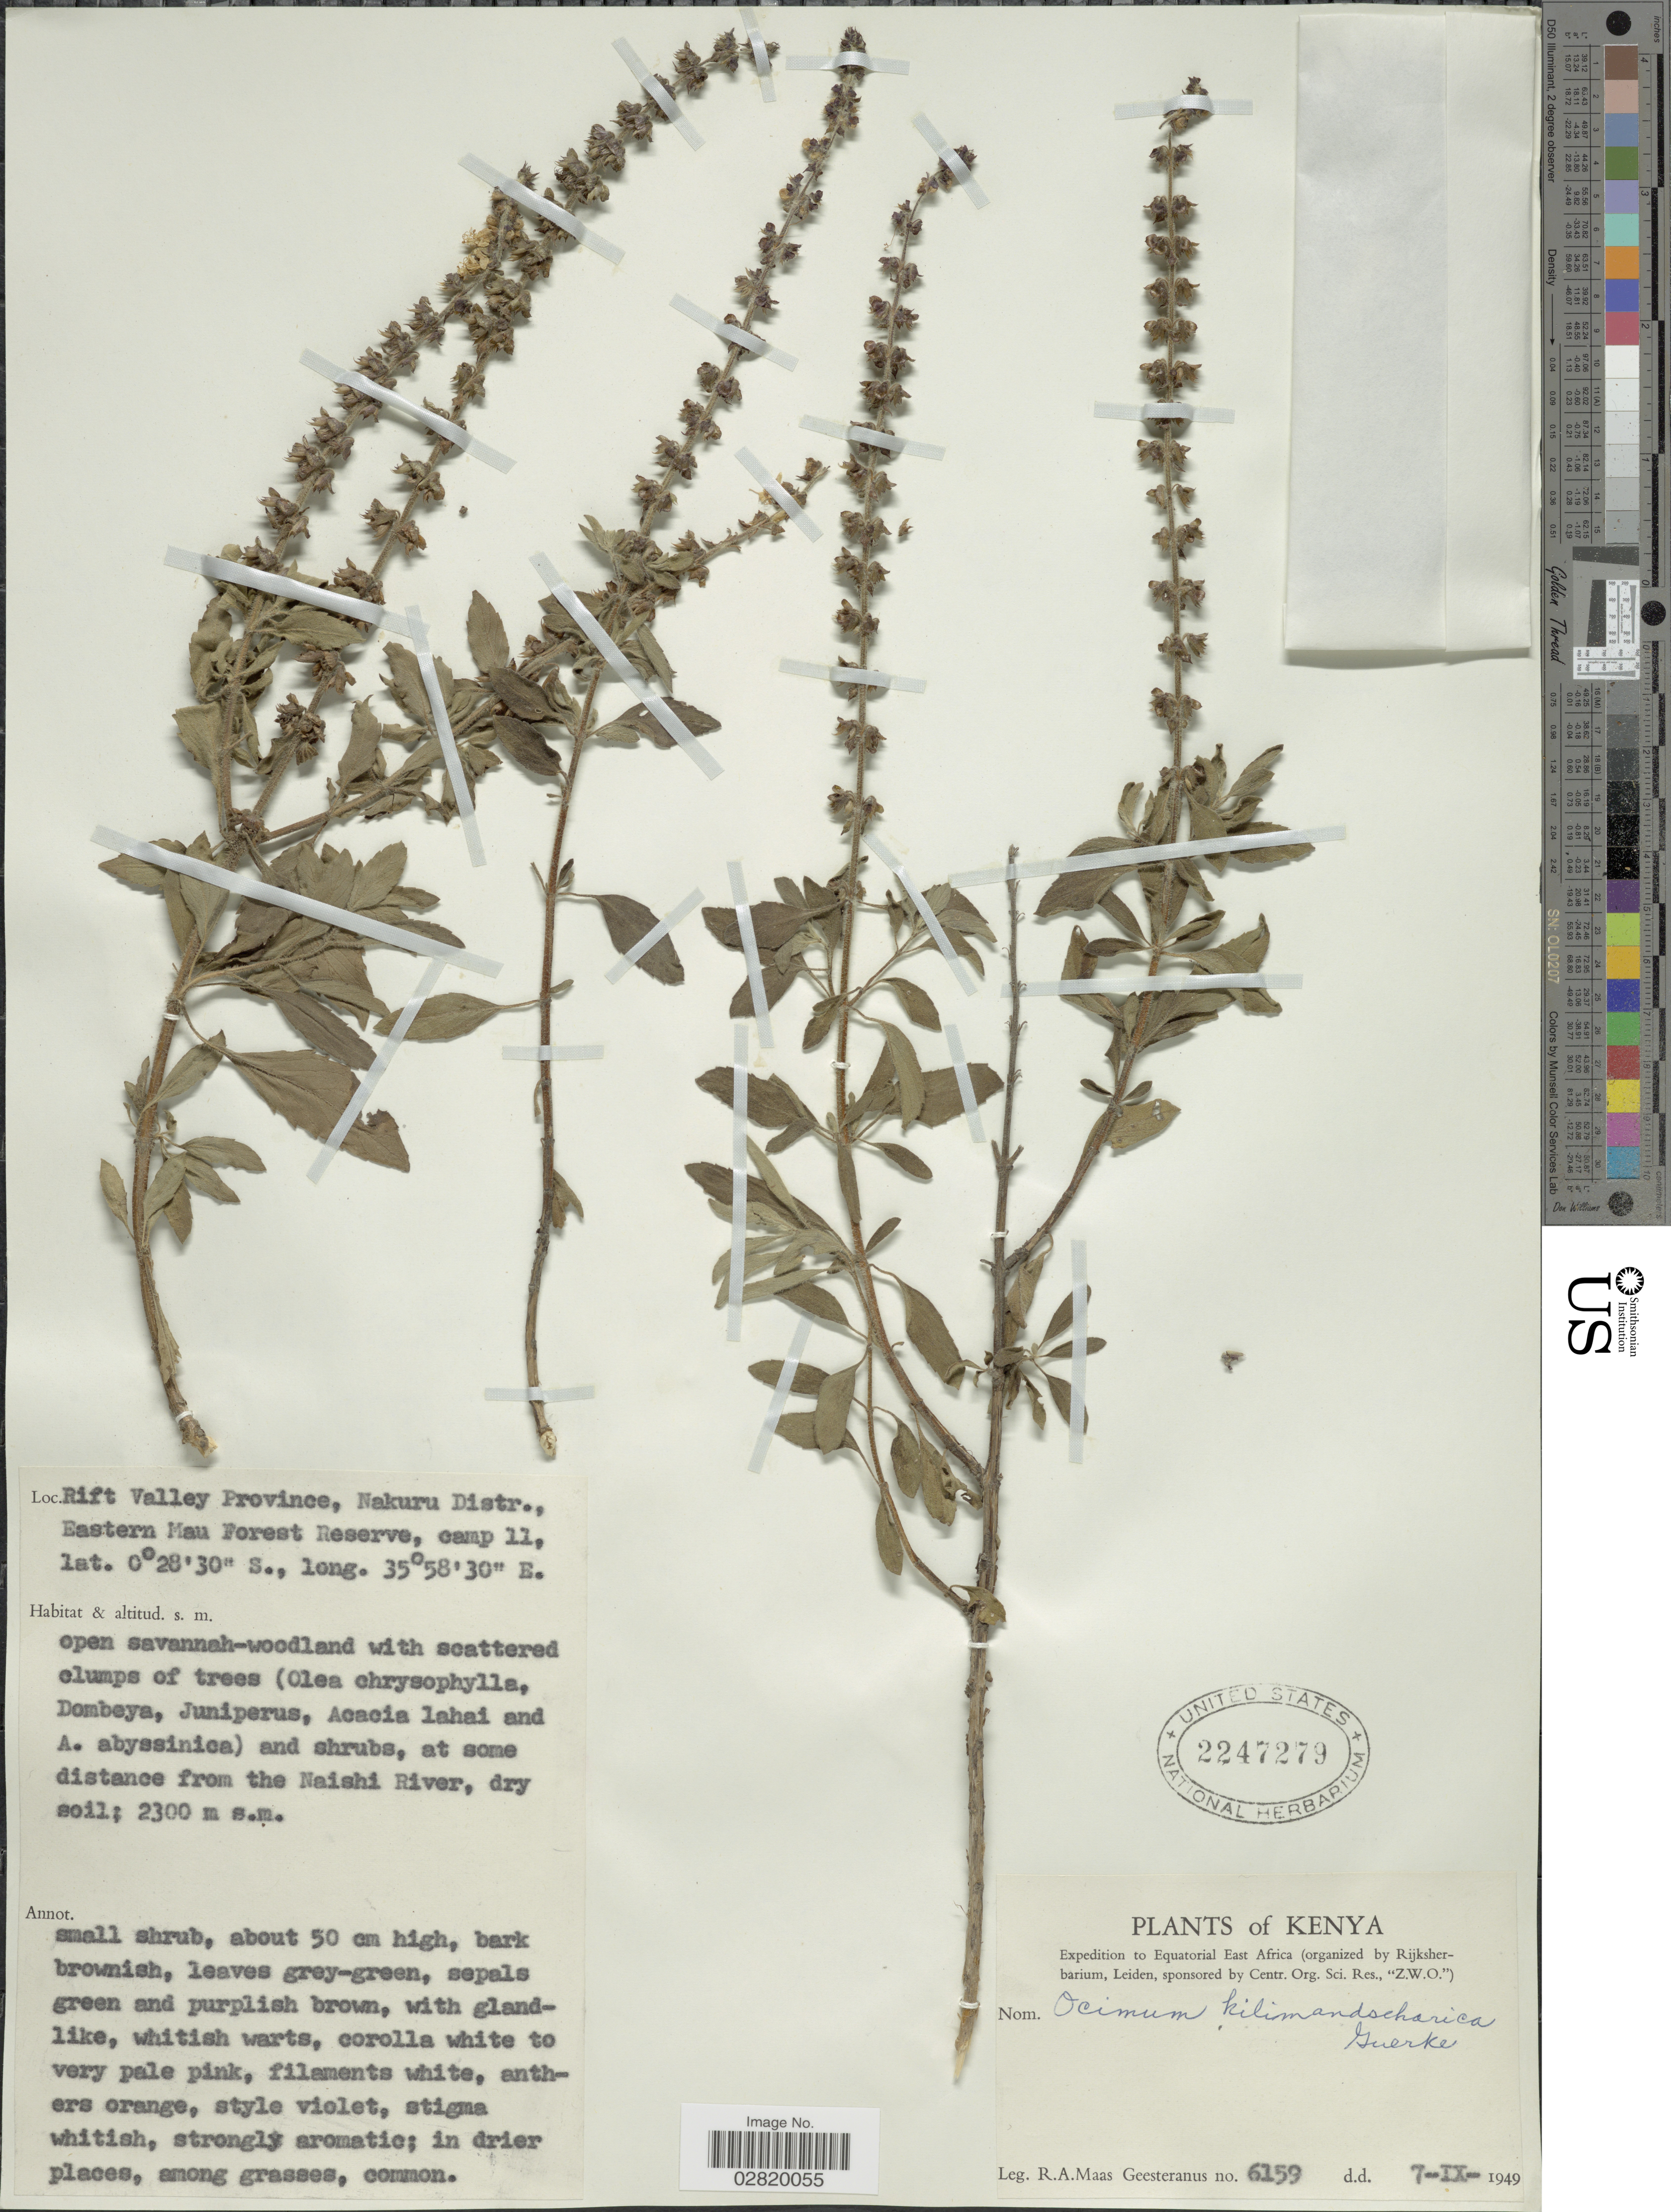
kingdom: Plantae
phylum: Tracheophyta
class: Magnoliopsida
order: Lamiales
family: Lamiaceae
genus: Ocimum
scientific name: Ocimum kilimandscharicum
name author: Gürke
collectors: R. A. Maas Geesteranus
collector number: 6159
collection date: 1949-09-07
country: Kenya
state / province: Nakuru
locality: Rift Valley Province, Nakuru Distr., Eastern Mau Forest Reserve, camp 11, at some distance from the Naishi River.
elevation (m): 2300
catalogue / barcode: US 2247279